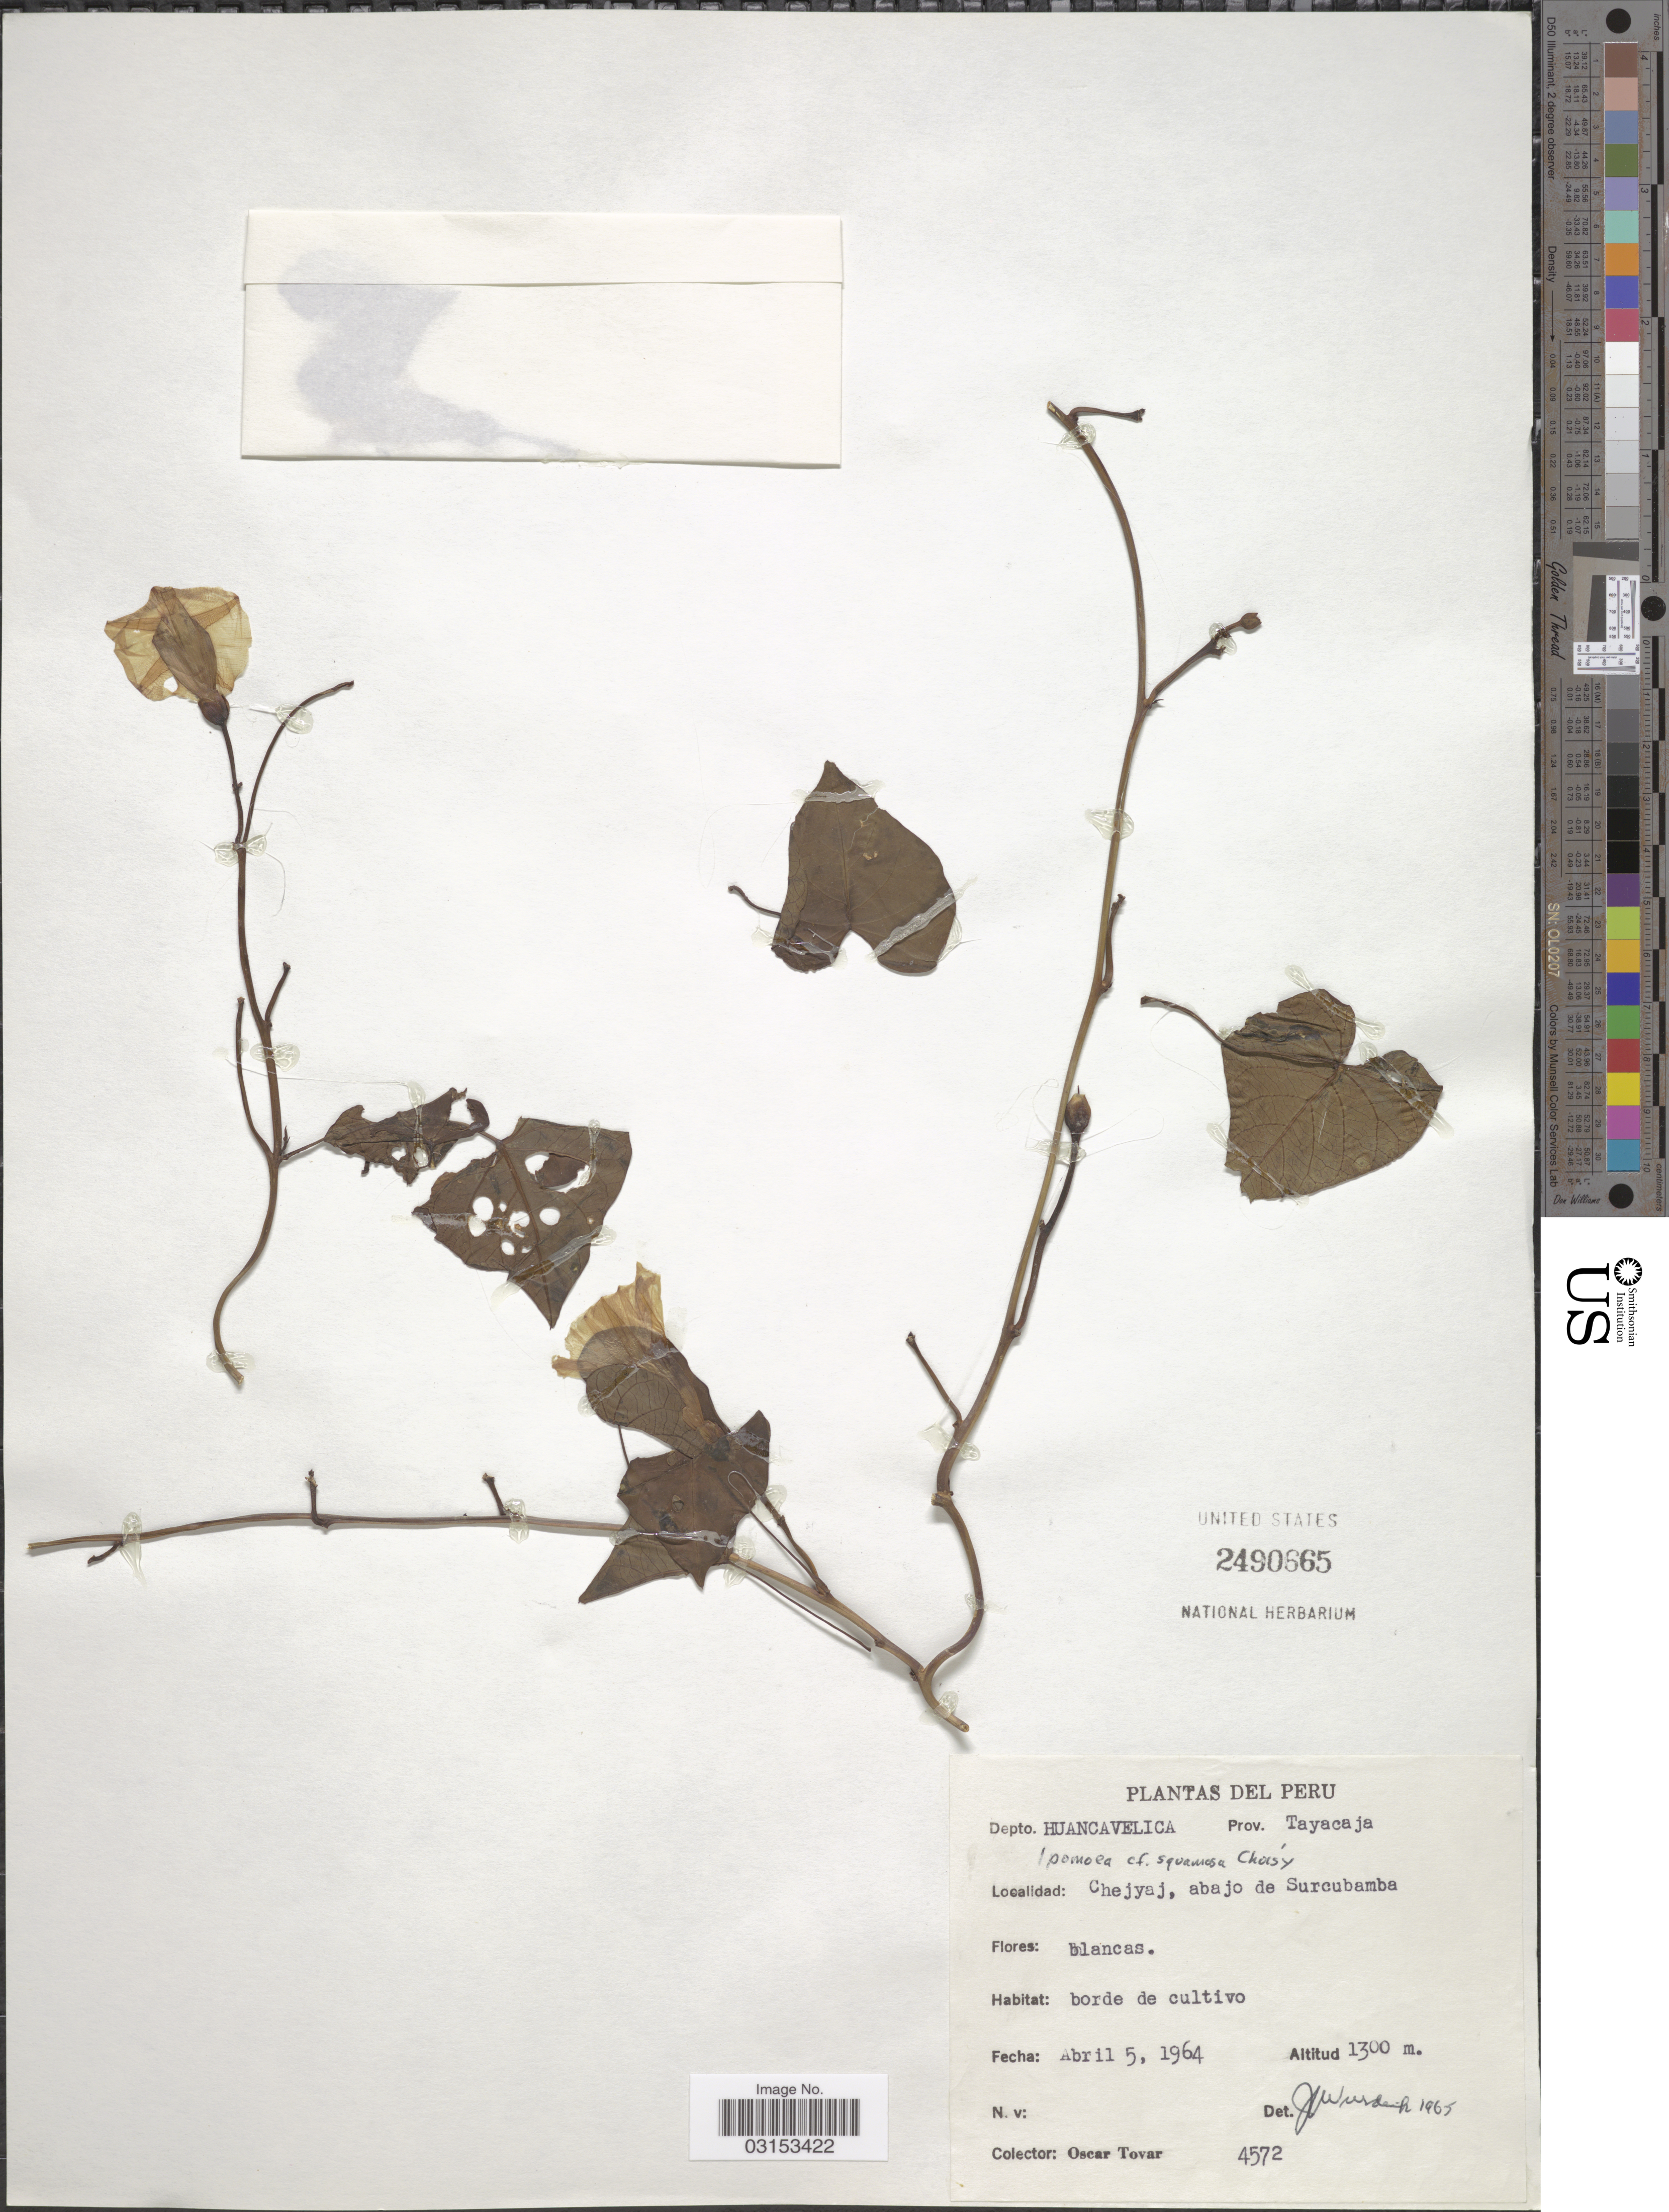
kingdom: Plantae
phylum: Tracheophyta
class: Magnoliopsida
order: Solanales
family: Convolvulaceae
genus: Ipomoea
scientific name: Ipomoea squamosa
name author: Choisy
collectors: Ó. Tovar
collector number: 4572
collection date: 1964-04-05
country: Peru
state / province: Huancavelica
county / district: Tayacaja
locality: Depto. Huancavelica. Prov. Tayacaja. Chejyai, abajo de Surcubamba.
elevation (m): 1300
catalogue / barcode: US 2490665